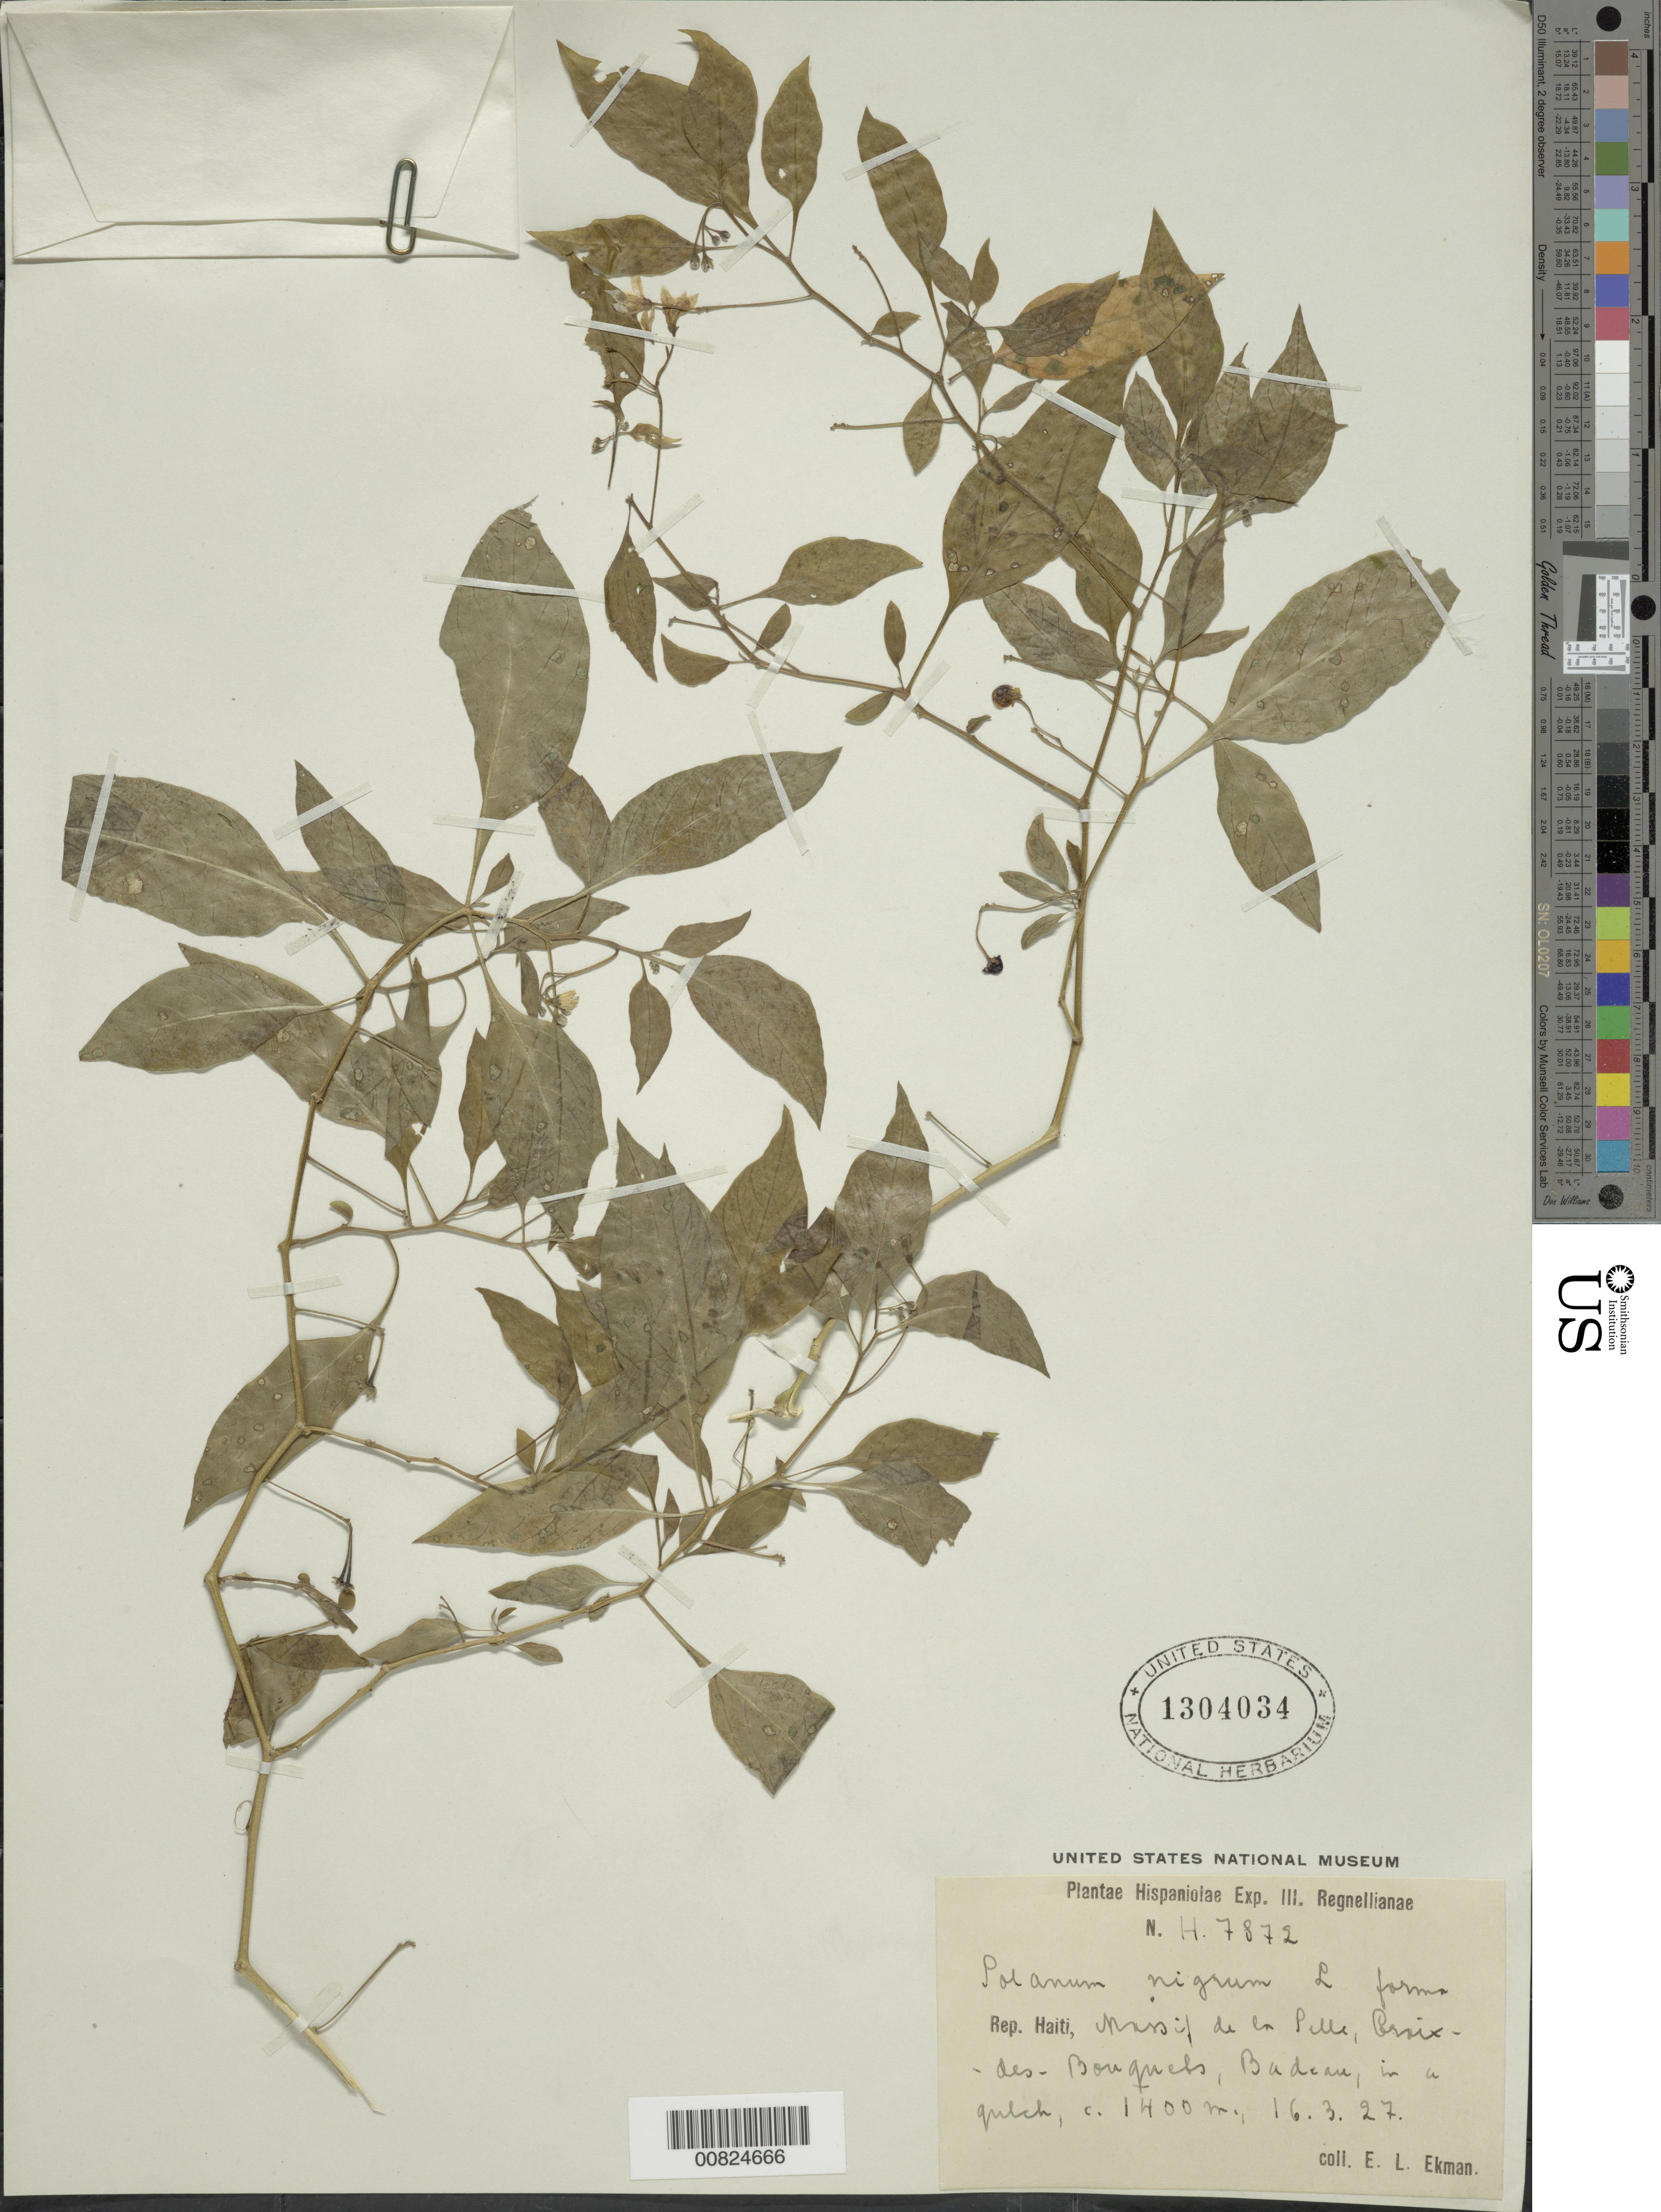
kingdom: Plantae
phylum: Tracheophyta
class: Magnoliopsida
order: Solanales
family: Solanaceae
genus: Solanum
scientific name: Solanum nigrum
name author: L.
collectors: E. L. Ekman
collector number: H 7872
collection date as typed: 16 Mar 1927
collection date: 1927-03-16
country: Haiti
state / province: Ouest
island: Hispaniola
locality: Massif de la Selle, Croix-des-Bouquets, Badeau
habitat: In a gulch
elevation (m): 1400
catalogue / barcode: US 1304034